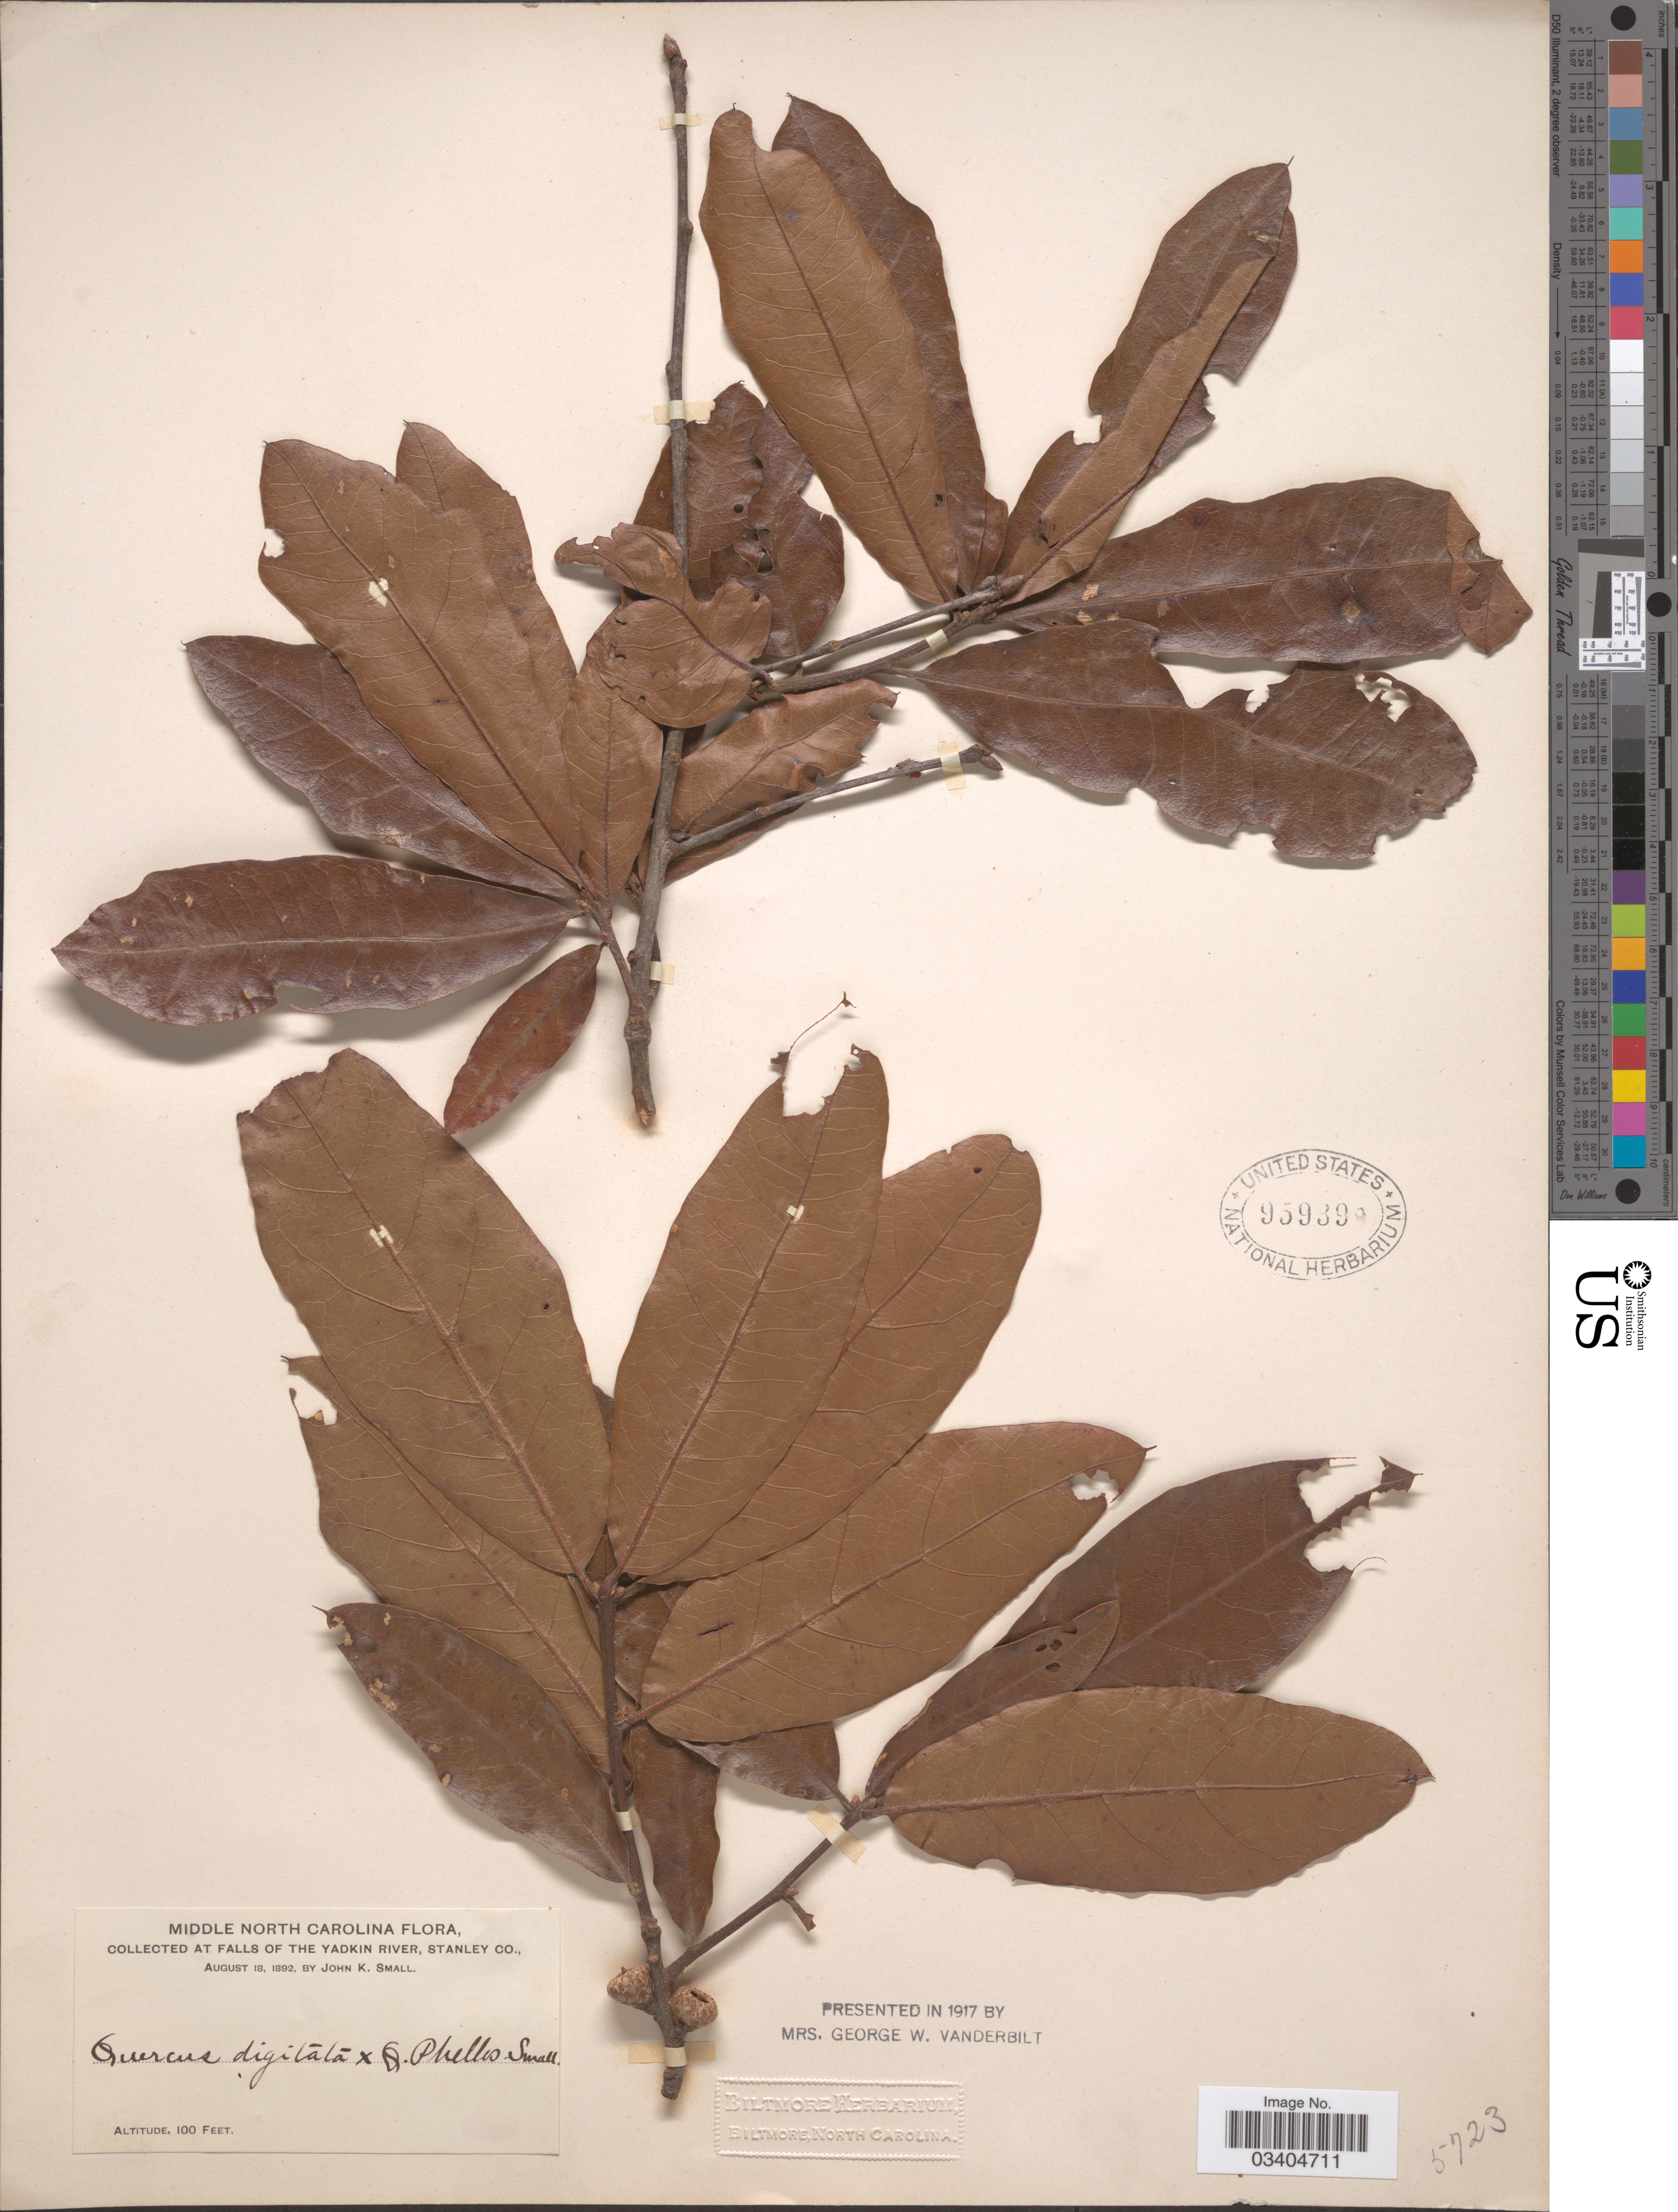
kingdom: Plantae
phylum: Tracheophyta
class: Magnoliopsida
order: Fagales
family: Fagaceae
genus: Quercus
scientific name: Quercus falcata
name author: Michx.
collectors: J. K. Small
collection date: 1892-08-18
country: United States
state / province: North Carolina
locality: Middle North Carolina. At Falls of the Yadkin River, Stanley Co.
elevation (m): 30